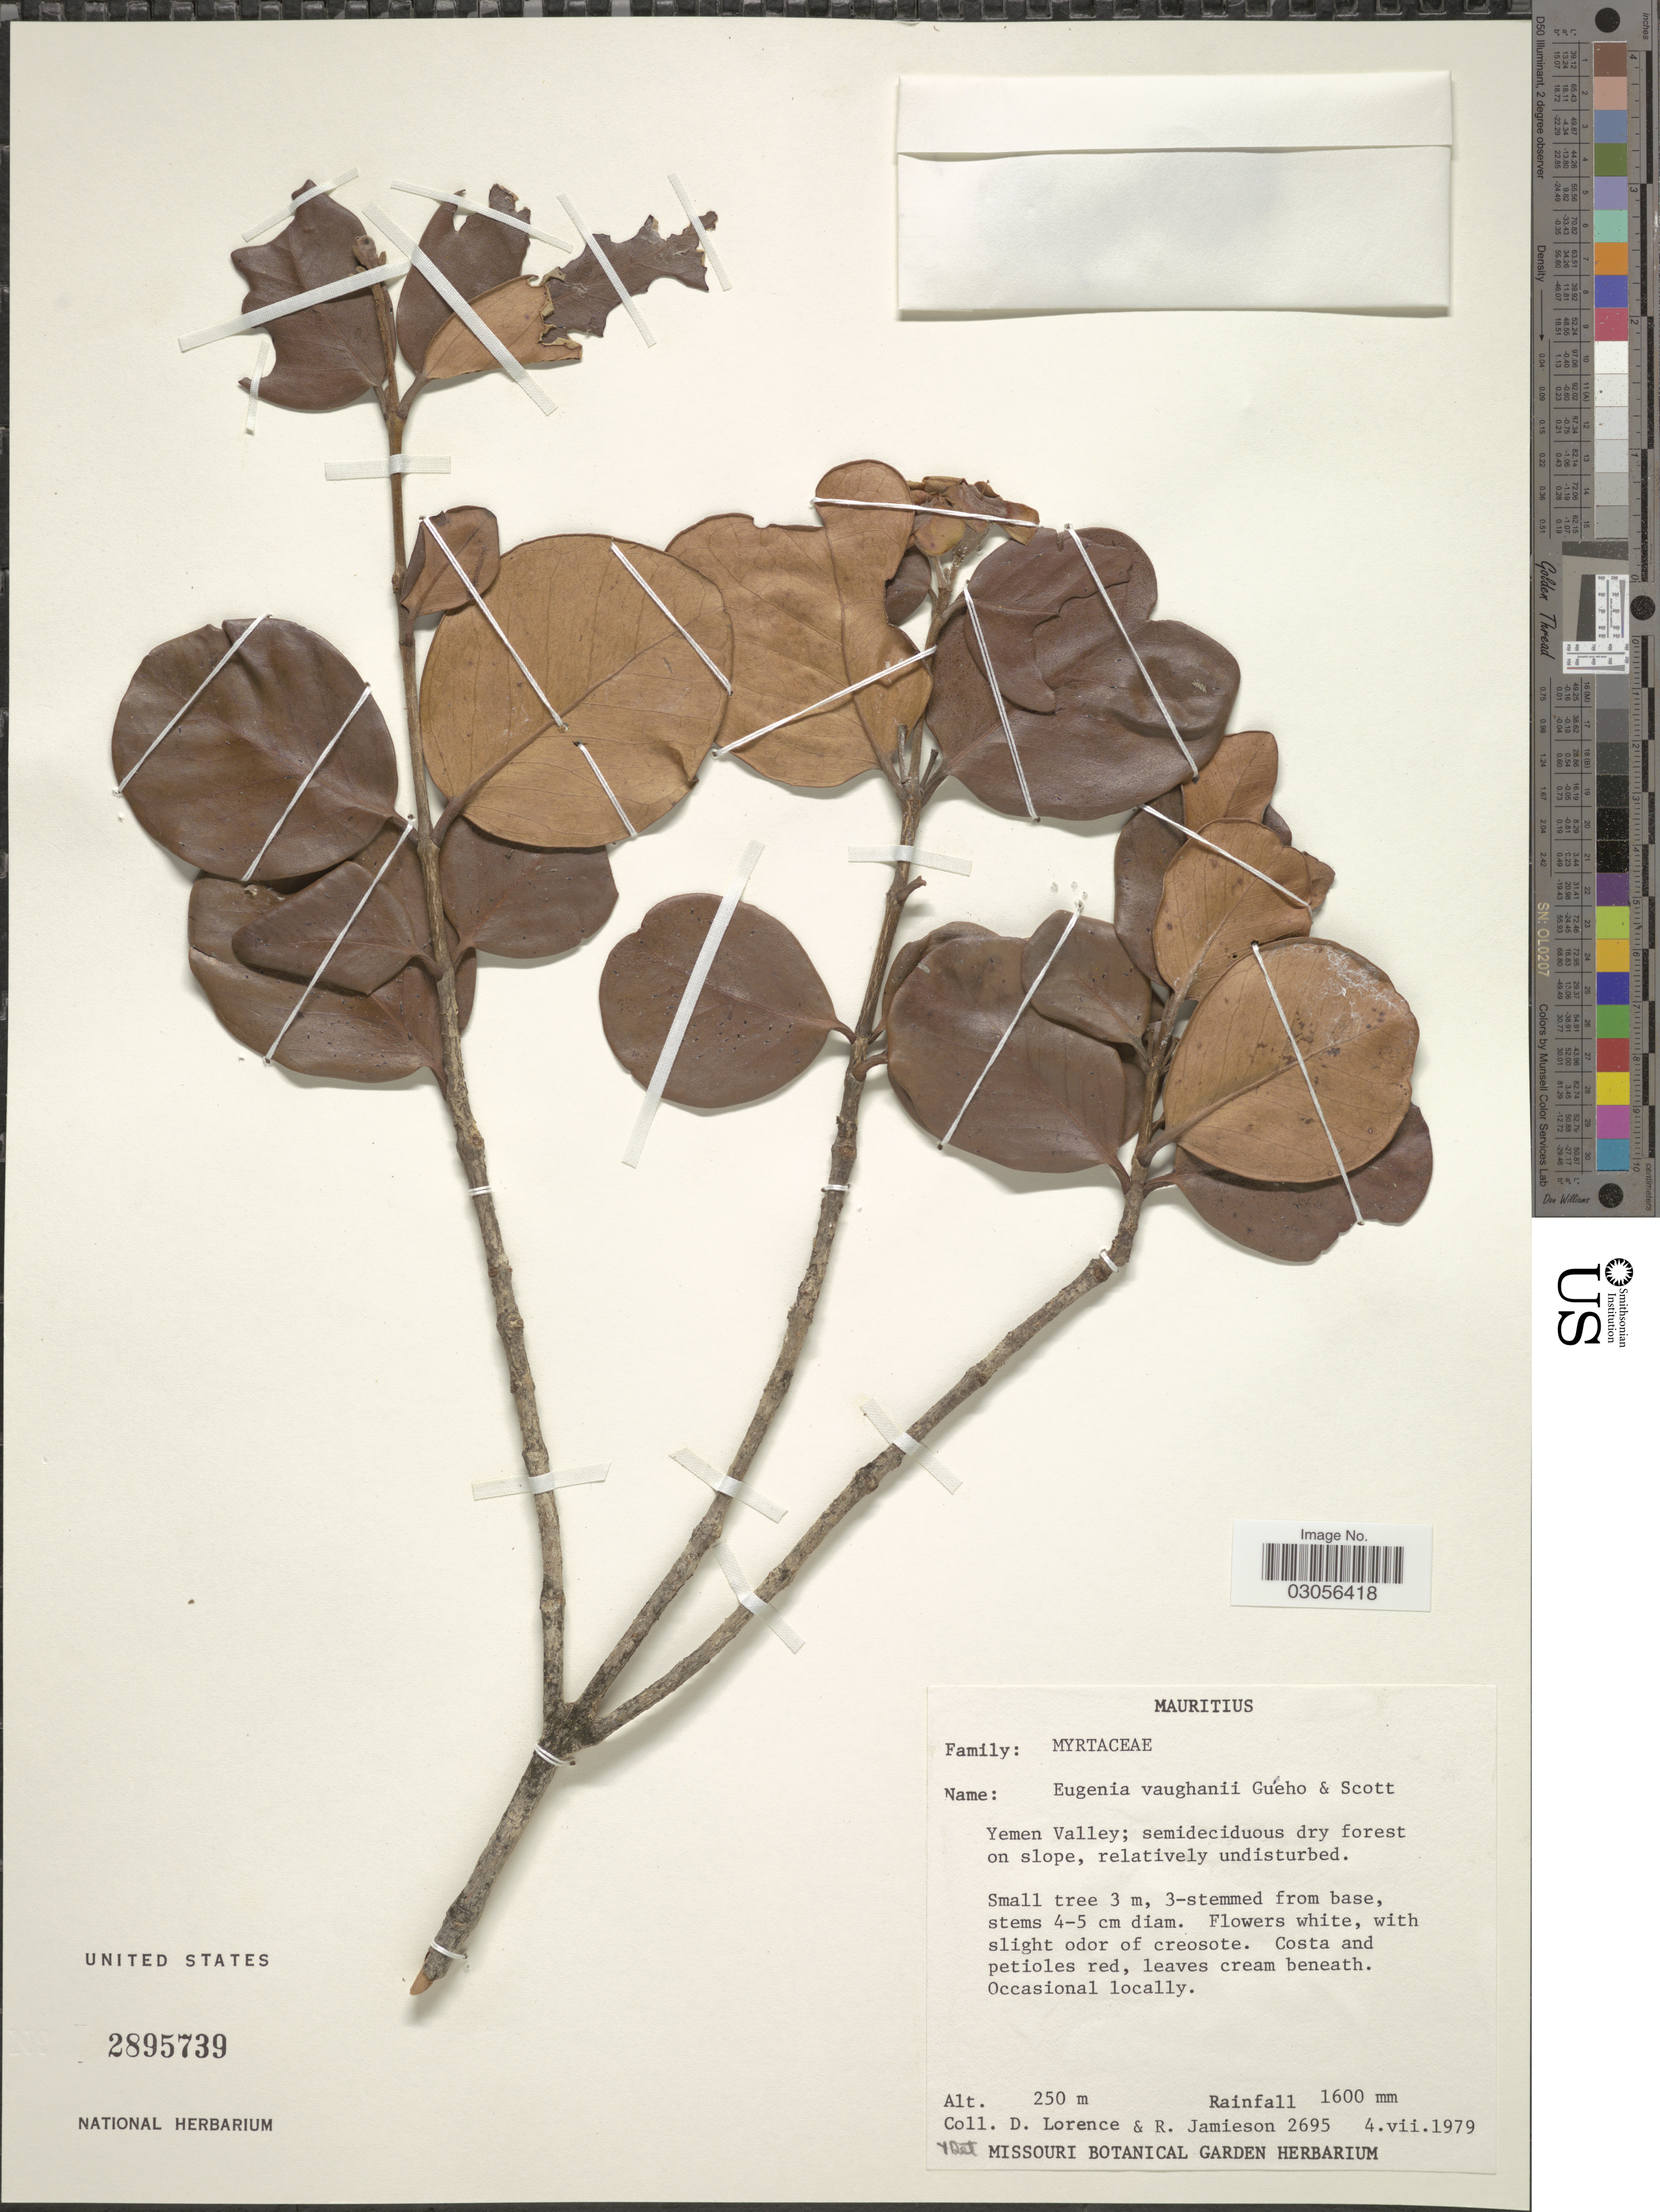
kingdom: Plantae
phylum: Tracheophyta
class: Magnoliopsida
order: Myrtales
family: Myrtaceae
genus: Eugenia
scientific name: Eugenia vaughanii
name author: J.Guého & A.J. Scott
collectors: D. Lorence & R. Jamieson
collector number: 2695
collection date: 1979-07-04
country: Mauritius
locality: Yemen Valley; semideciduous dry forest on slope, relatively undisturbed.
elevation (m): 1600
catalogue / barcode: US 2895739